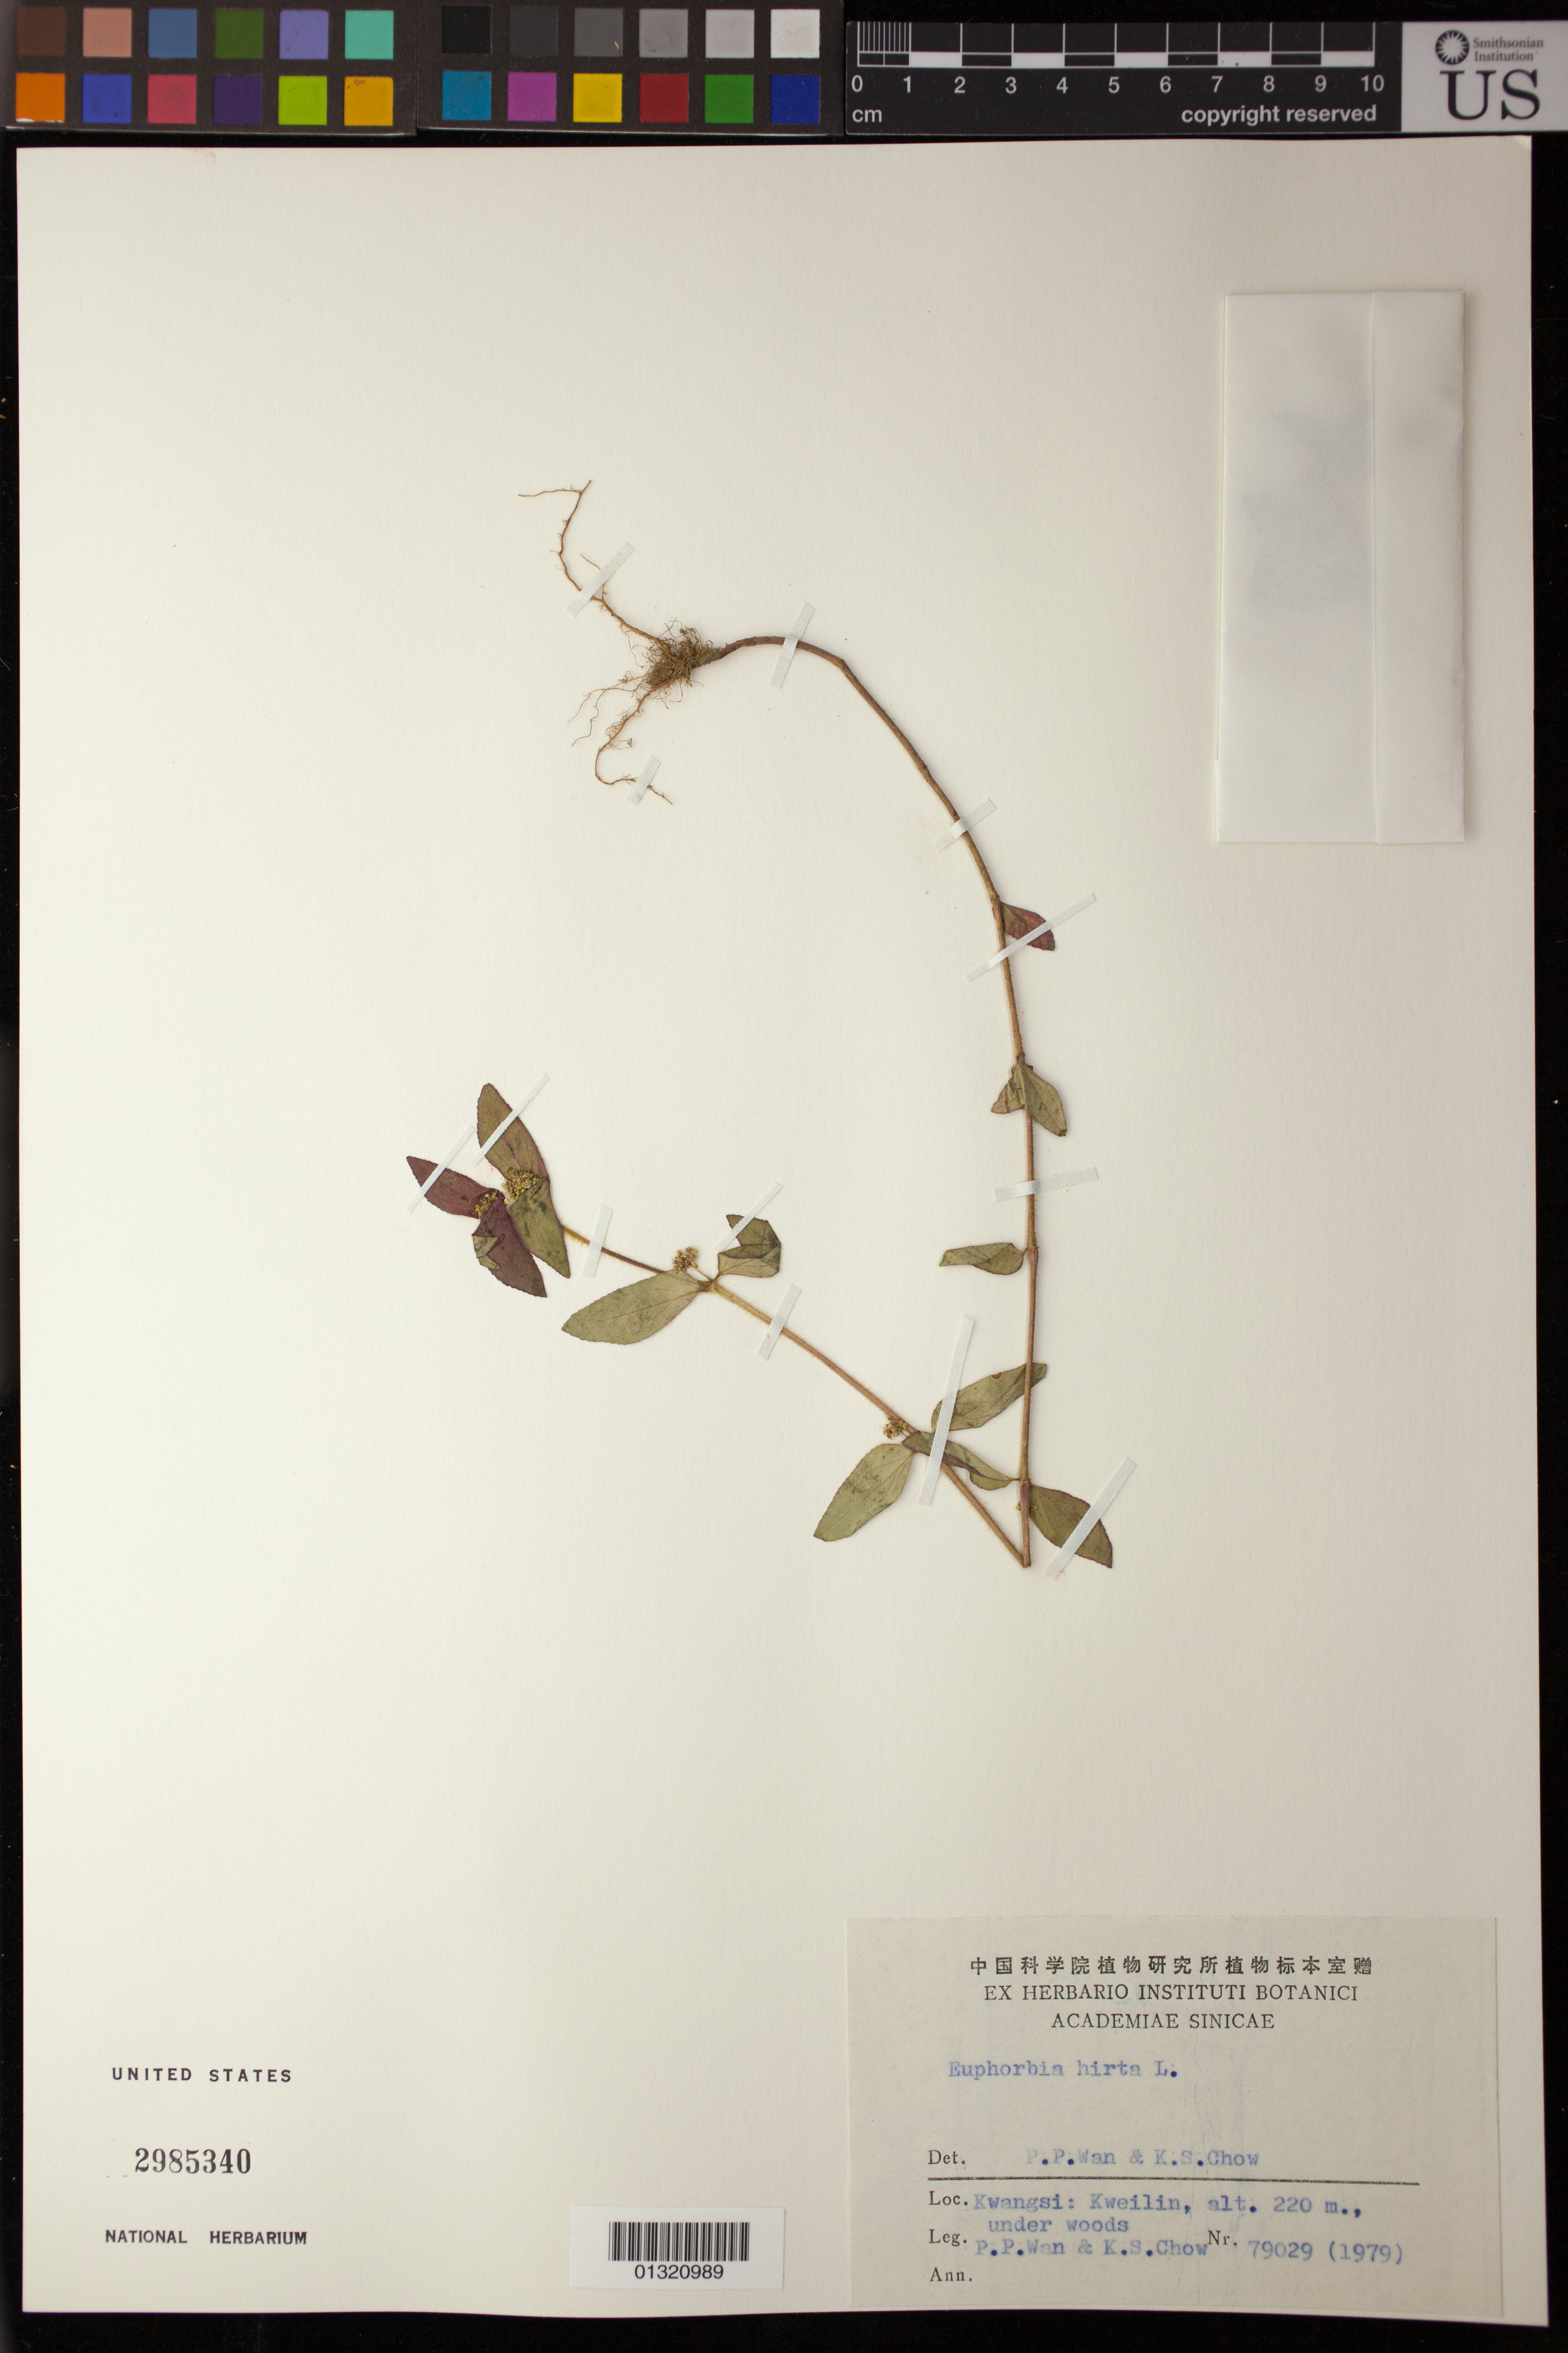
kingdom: Plantae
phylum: Tracheophyta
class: Magnoliopsida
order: Malpighiales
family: Euphorbiaceae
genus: Euphorbia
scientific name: Euphorbia hirta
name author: L.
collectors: P. Wan & K. S. Chow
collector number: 79029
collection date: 1979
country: China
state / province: Guangxi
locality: Kwangsi [Guangxi]: Kweilin [Guilin]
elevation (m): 220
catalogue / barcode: US 2985340